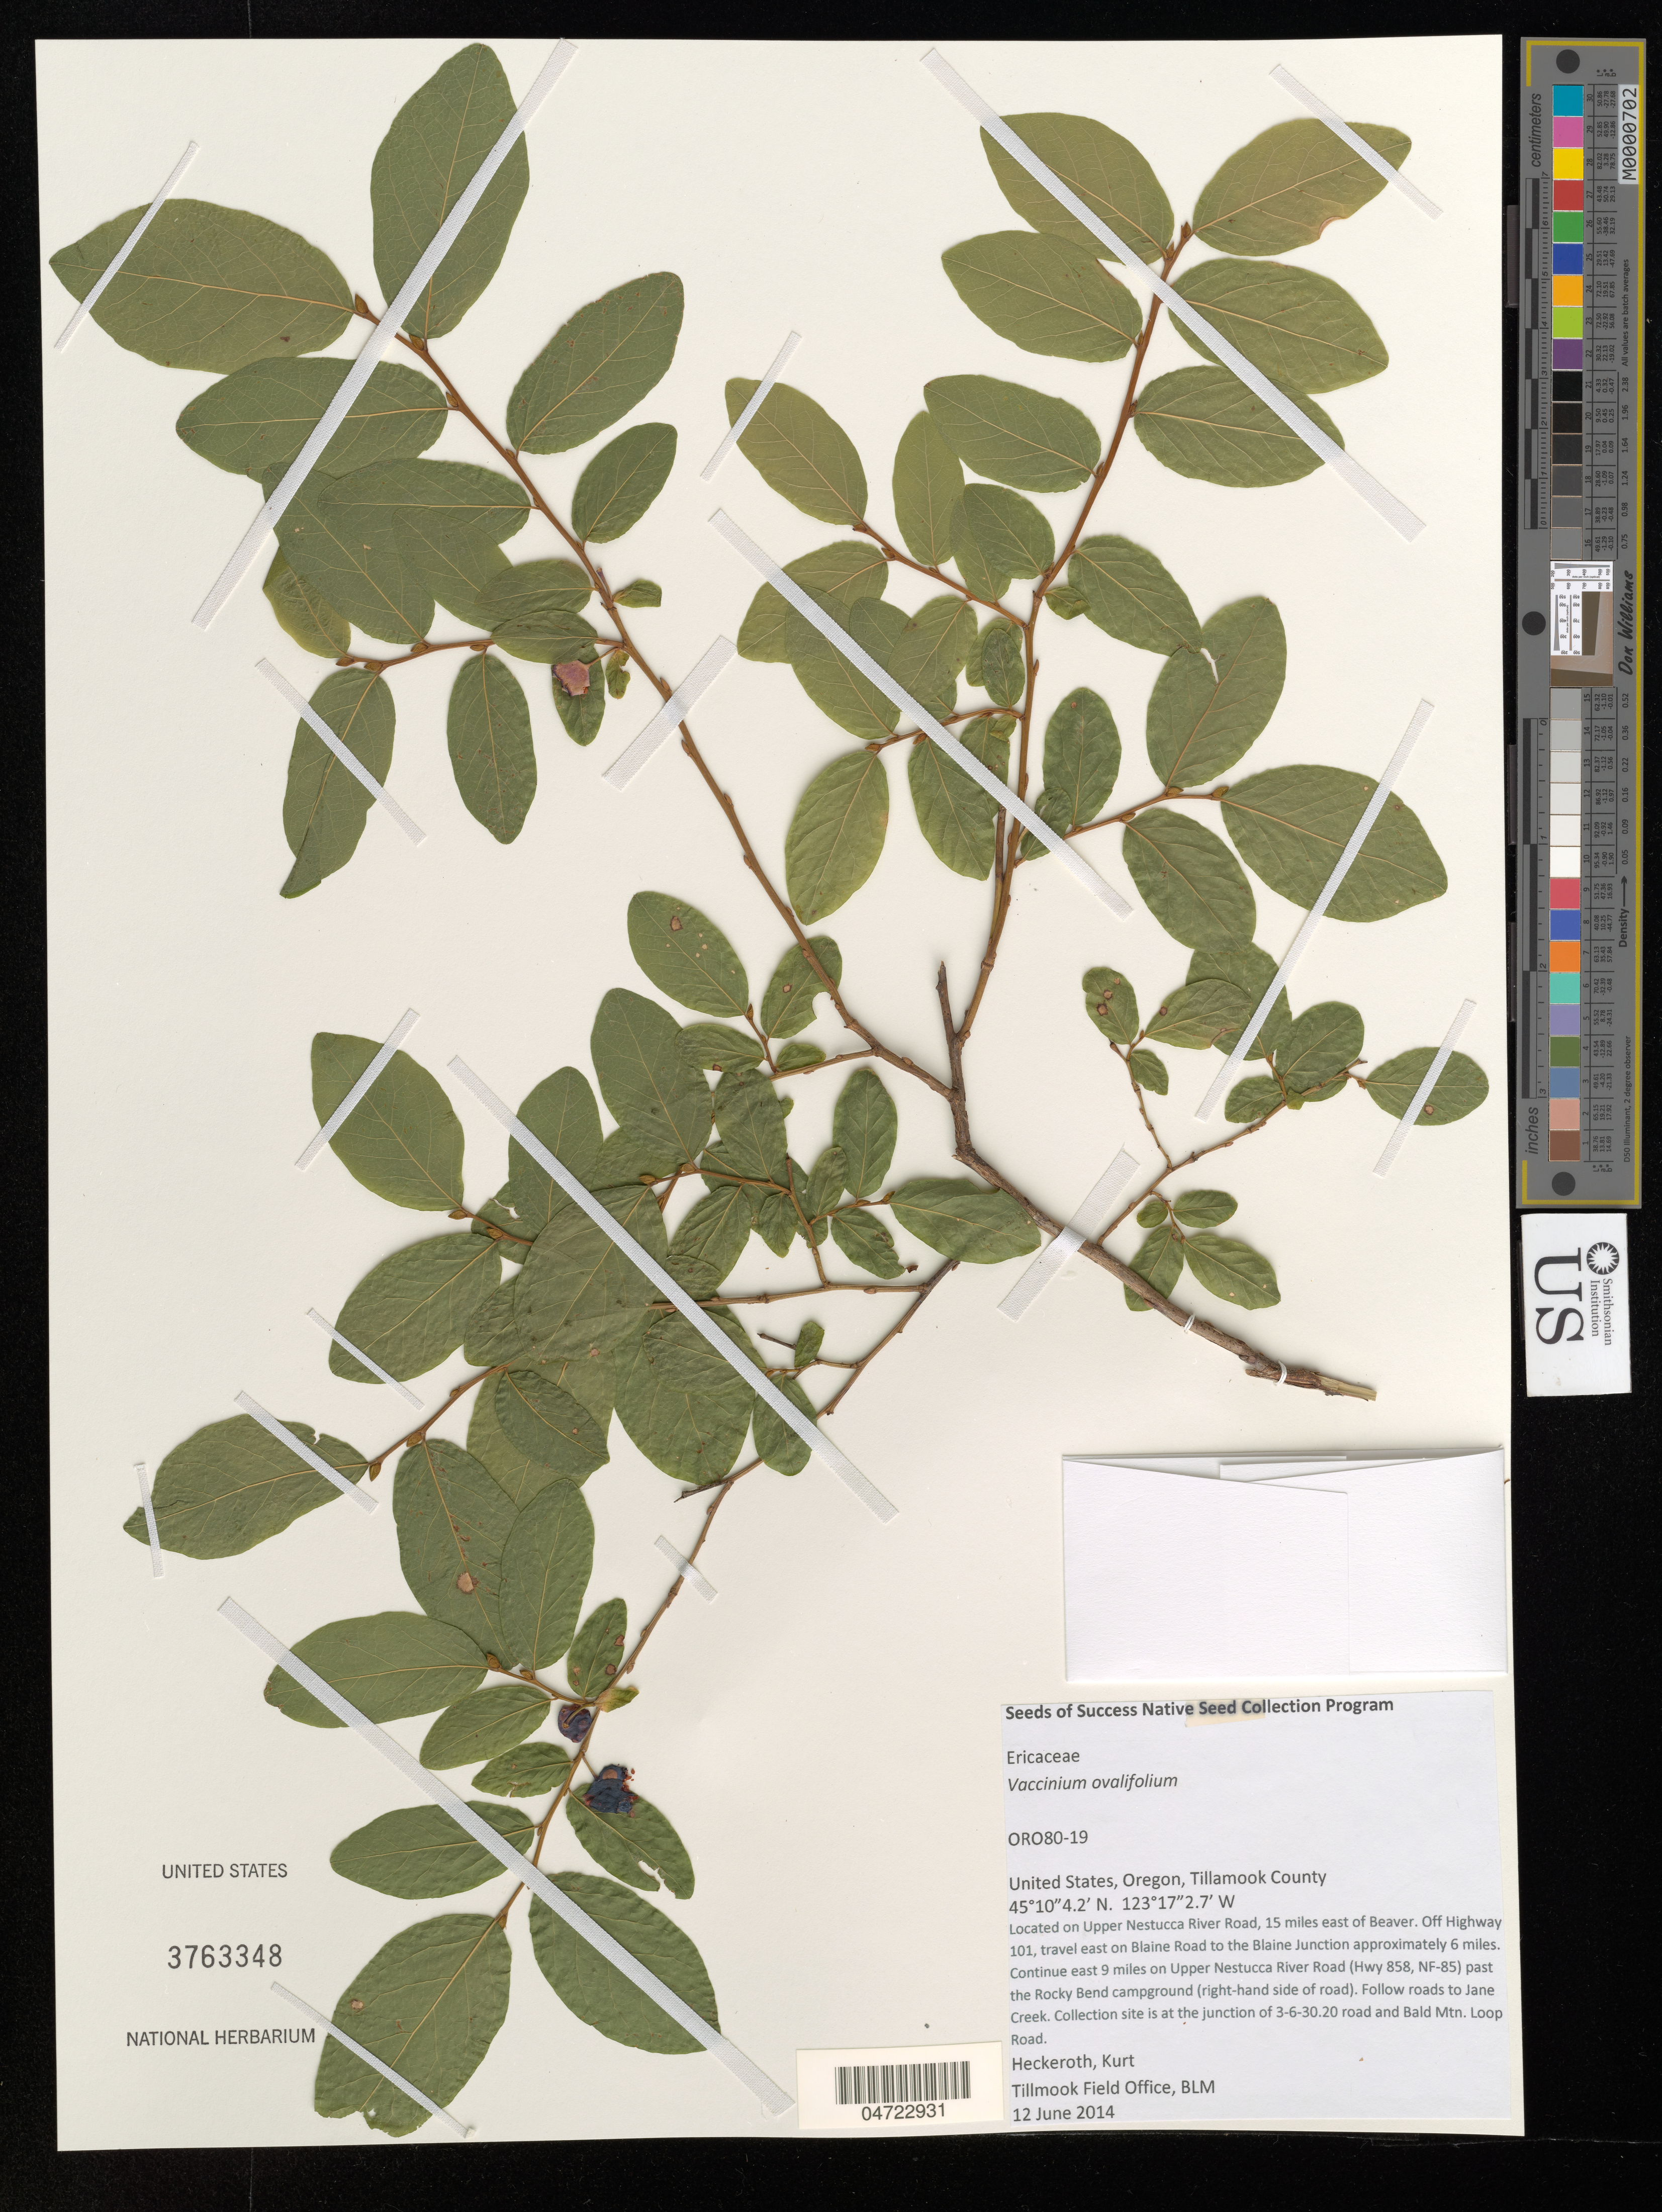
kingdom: Plantae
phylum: Tracheophyta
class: Magnoliopsida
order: Ericales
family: Ericaceae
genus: Vaccinium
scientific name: Vaccinium ovalifolium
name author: Sm.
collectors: K. Heckeroth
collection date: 2014-06-12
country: United States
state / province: Oregon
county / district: Tillamook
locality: Tillamook County. Located on Upper Nestucca River Road, 15 miles east of Beaver. Off Highway 101, travel east on Blaine Road to the Blaine Junction approximately 6 miles. Continue east 9 miles on Upper Nestucca River Road (Hwy 858, NF-85) past the Rocky Bend campground (right-hand side of road). Follow roads to Jane Creek. Collection site is at the junction of 3-6-30.20 road and Bald Mtn. Loop Road.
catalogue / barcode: US 3763348